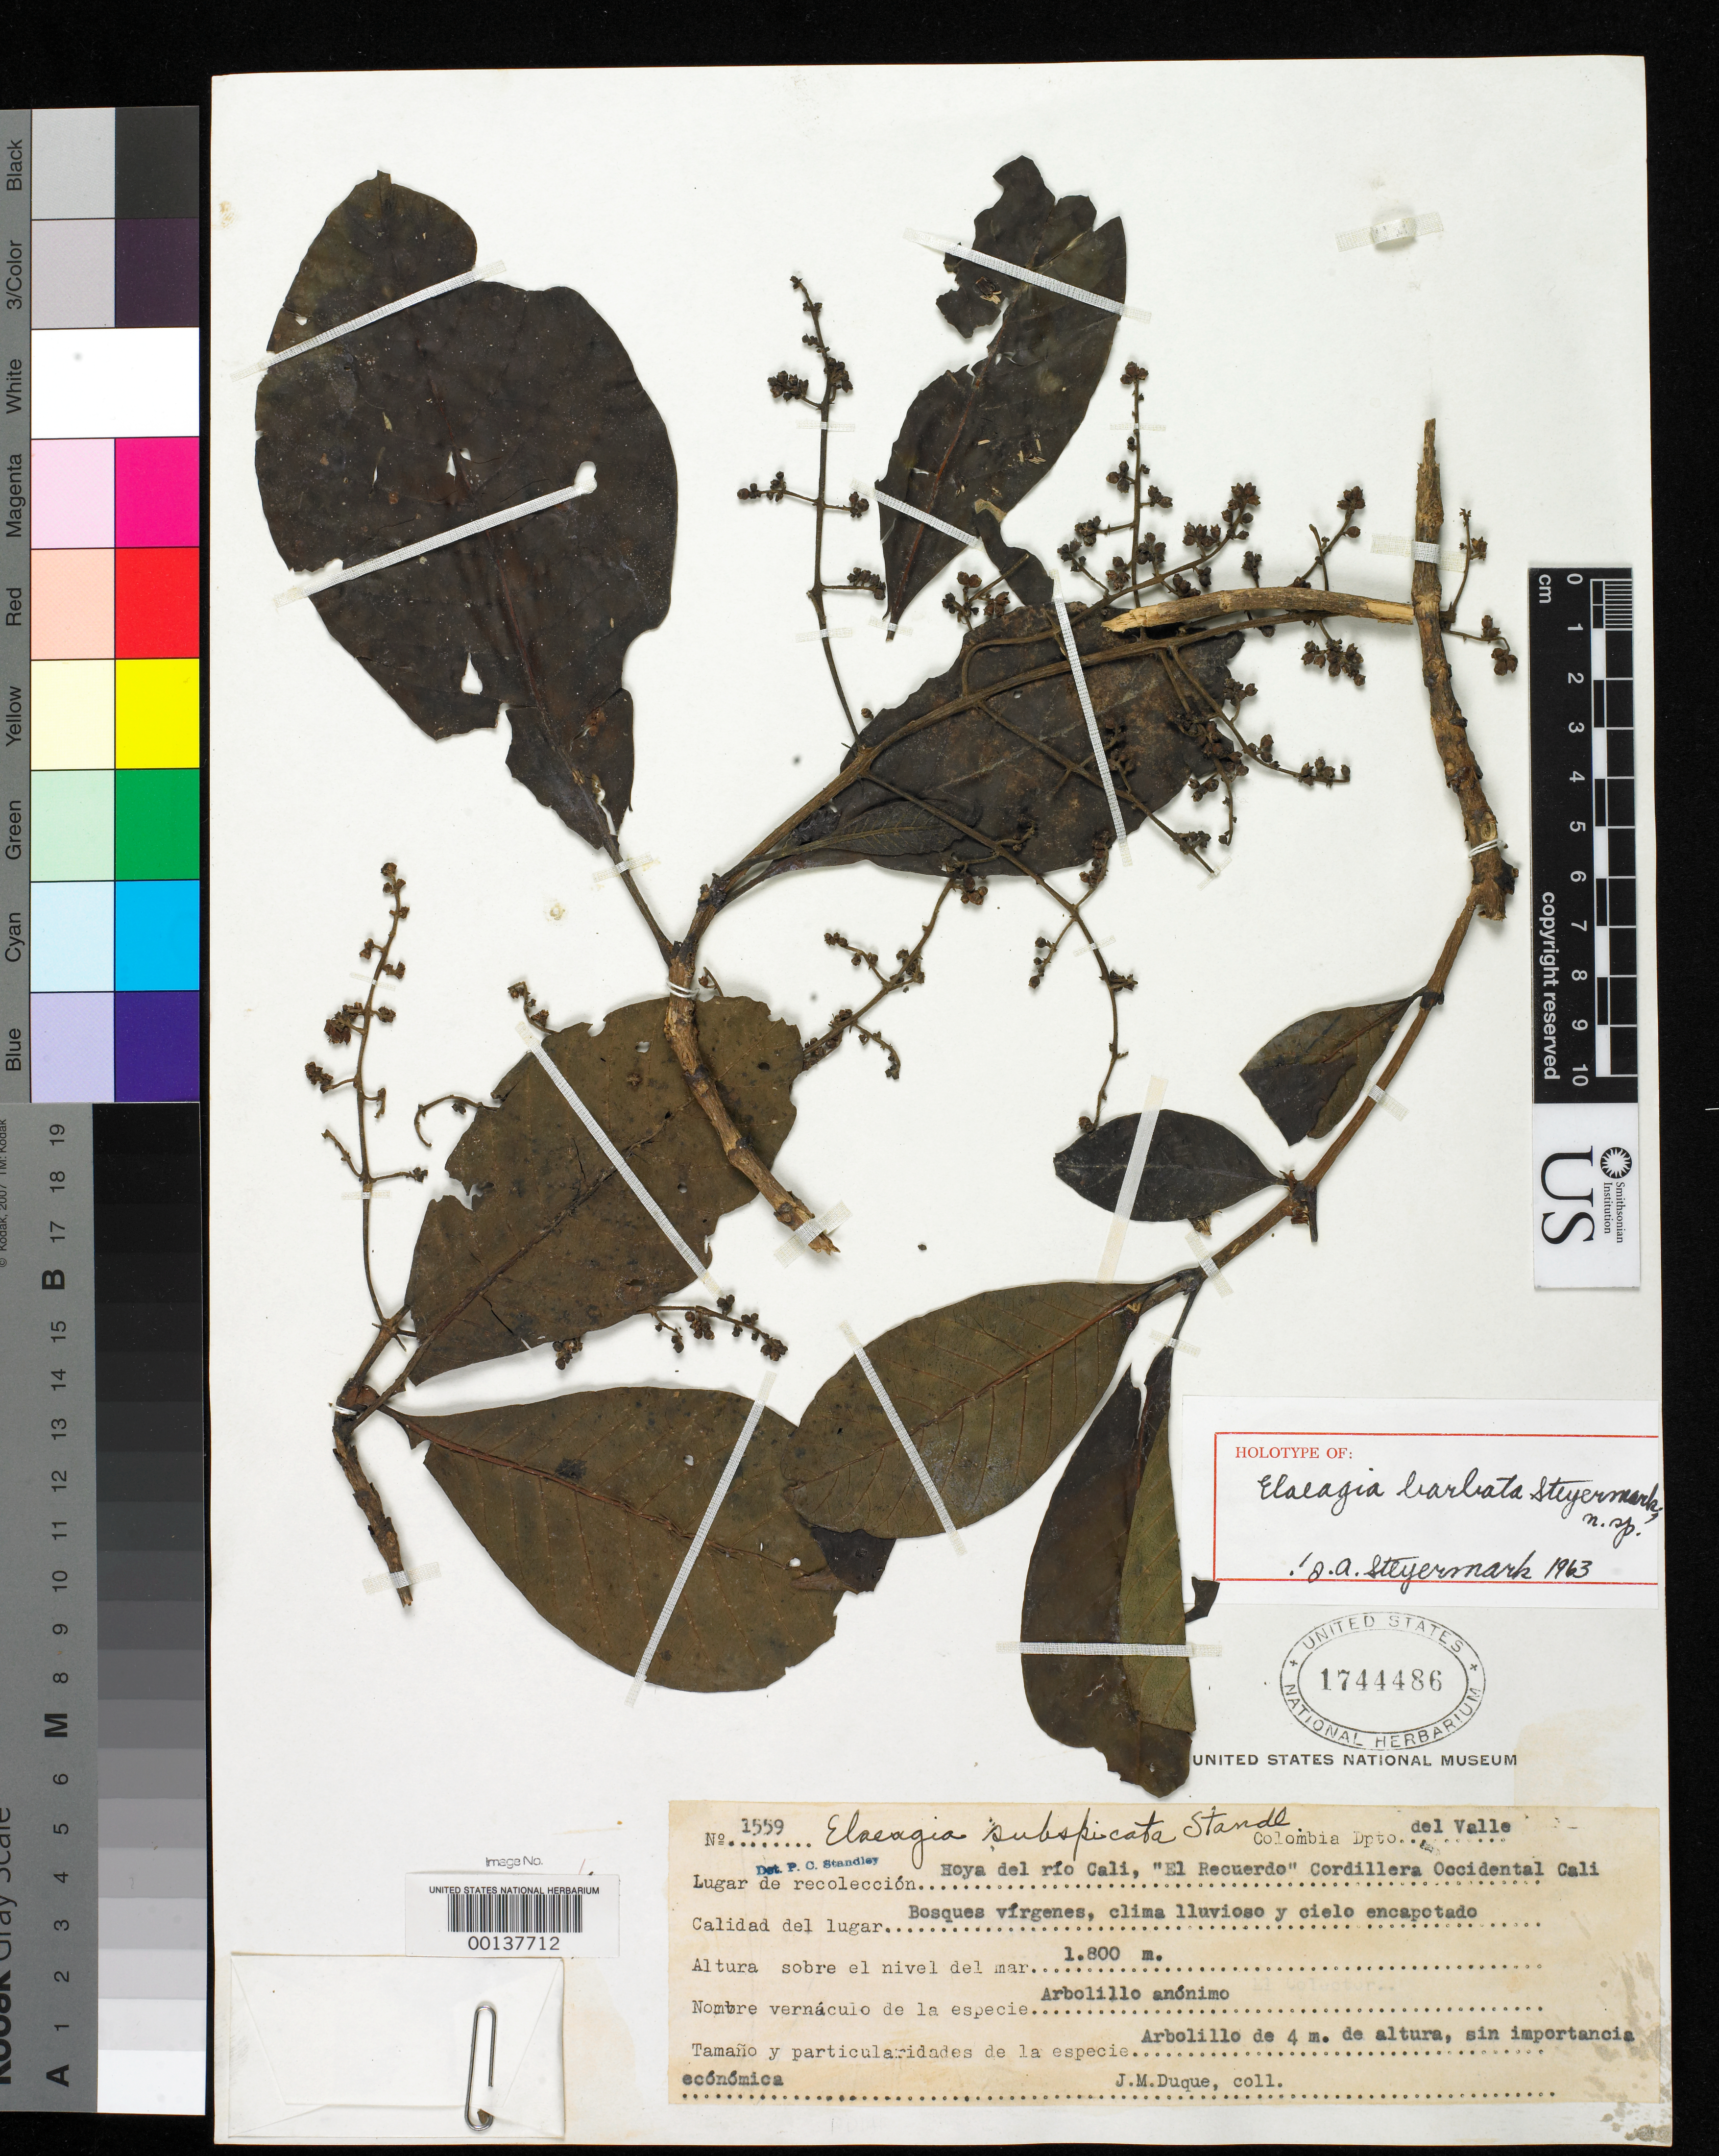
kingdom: Plantae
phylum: Tracheophyta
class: Magnoliopsida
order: Gentianales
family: Rubiaceae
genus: Elaeagia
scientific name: Elaeagia barbata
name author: Steyerm.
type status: Holotype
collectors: J. Duque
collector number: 1559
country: Colombia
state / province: Valle del Cauca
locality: El Recuerdo.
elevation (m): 1800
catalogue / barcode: US 1744486